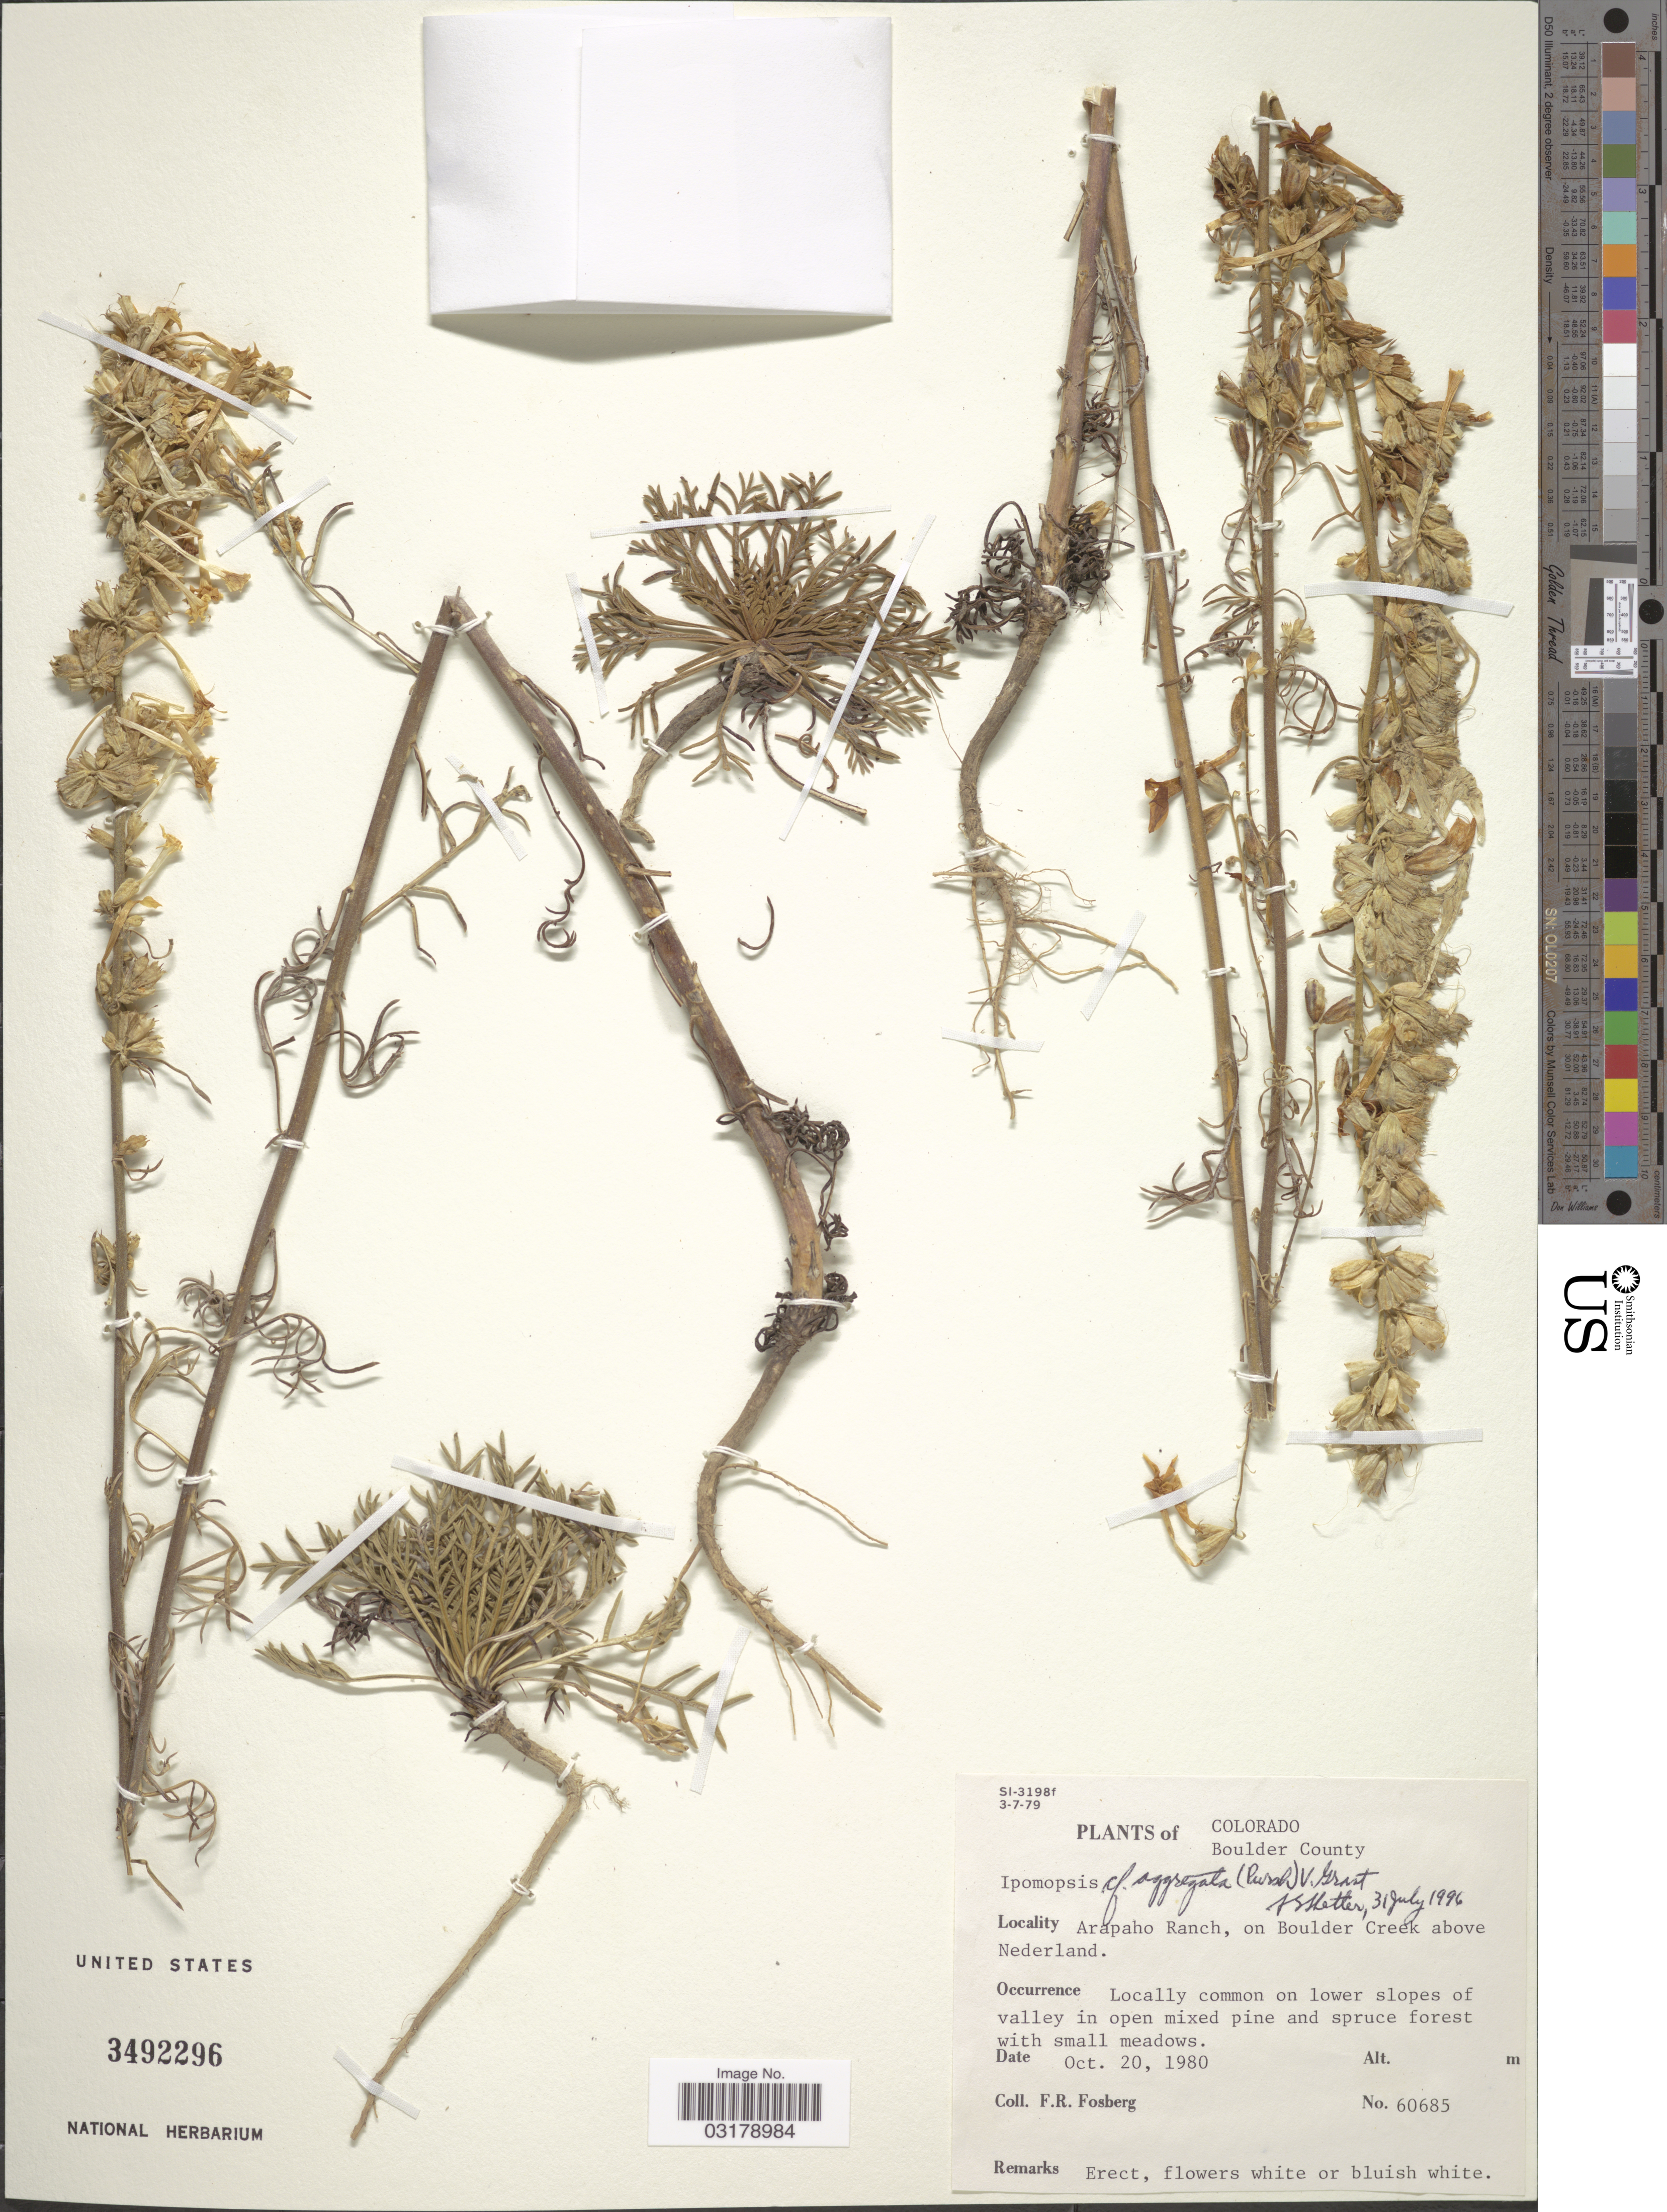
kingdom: Plantae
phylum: Tracheophyta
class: Magnoliopsida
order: Ericales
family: Polemoniaceae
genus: Ipomopsis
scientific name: Ipomopsis aggregata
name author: (Pursh) V.E. Grant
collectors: F. R. Fosberg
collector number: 60685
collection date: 1980-10-20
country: United States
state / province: Colorado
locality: Boulder County. Arapaho Ranch, Boulder Creek above Nederland.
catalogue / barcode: US 3492296